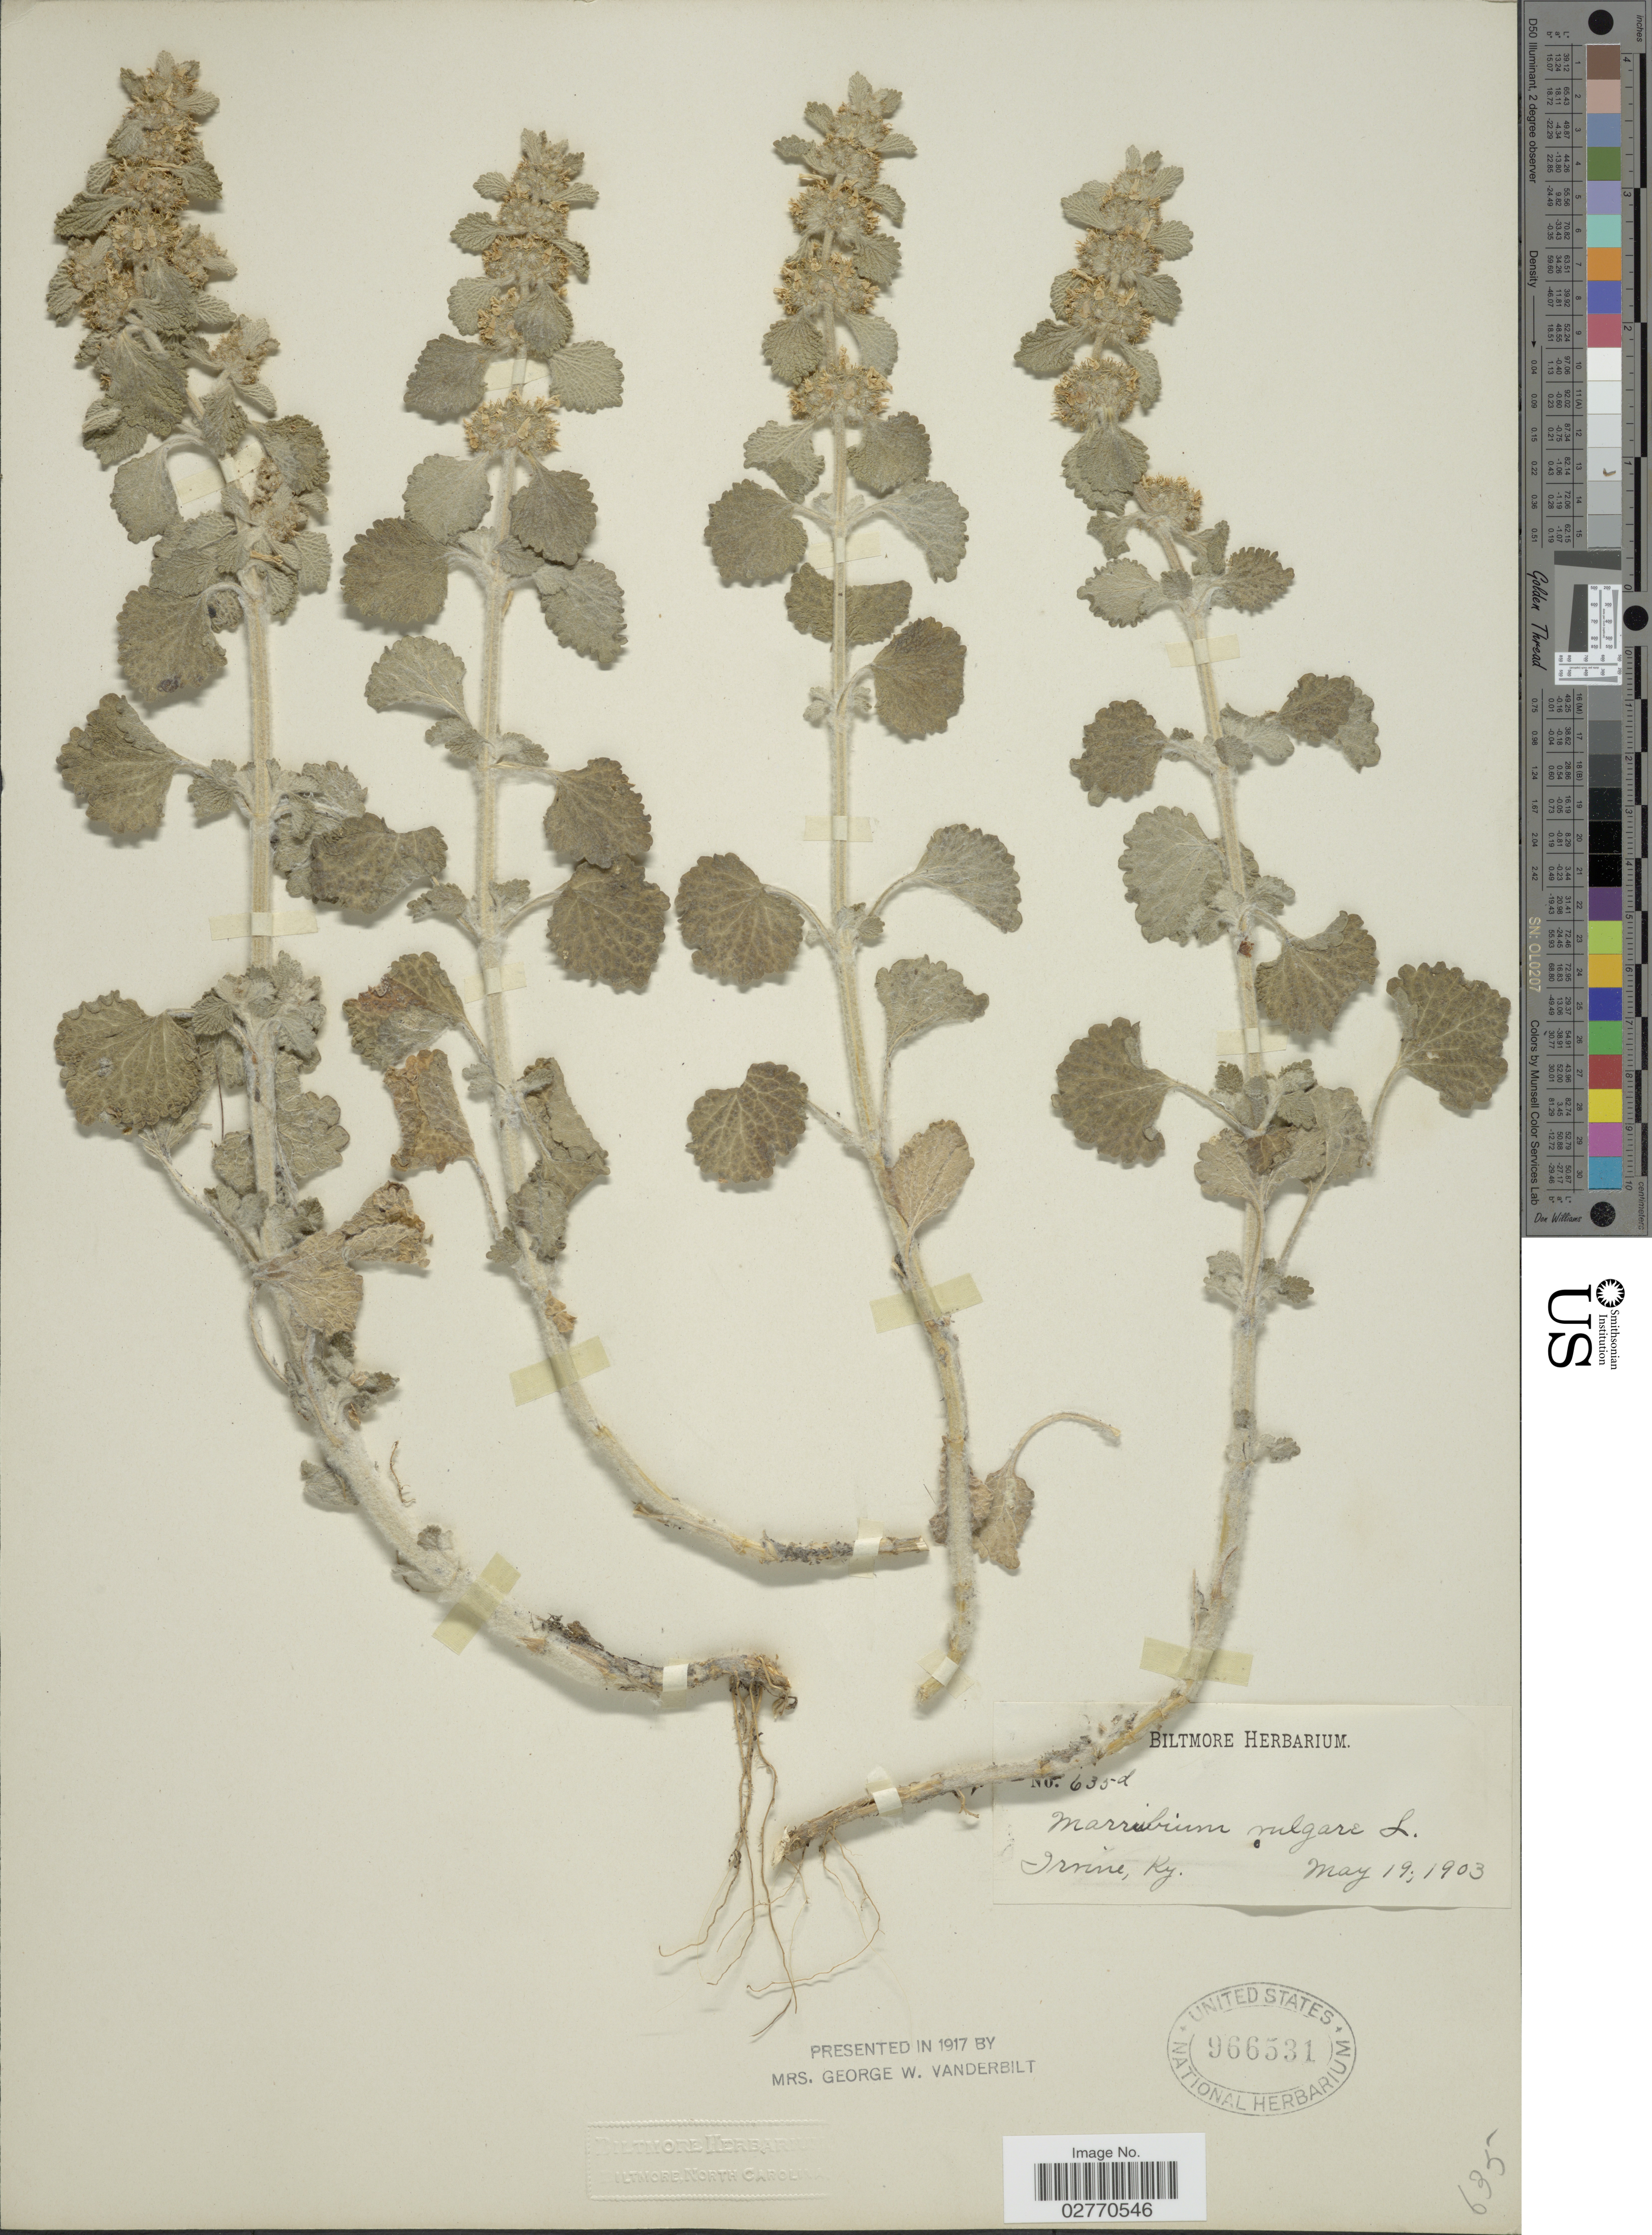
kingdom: Plantae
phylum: Tracheophyta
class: Magnoliopsida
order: Lamiales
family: Lamiaceae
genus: Marrubium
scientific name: Marrubium vulgare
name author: L.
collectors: ex herb. Biltmore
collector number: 635d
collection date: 1903-05-19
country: United States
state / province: Kentucky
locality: Irvine, Ky.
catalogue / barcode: US 966531